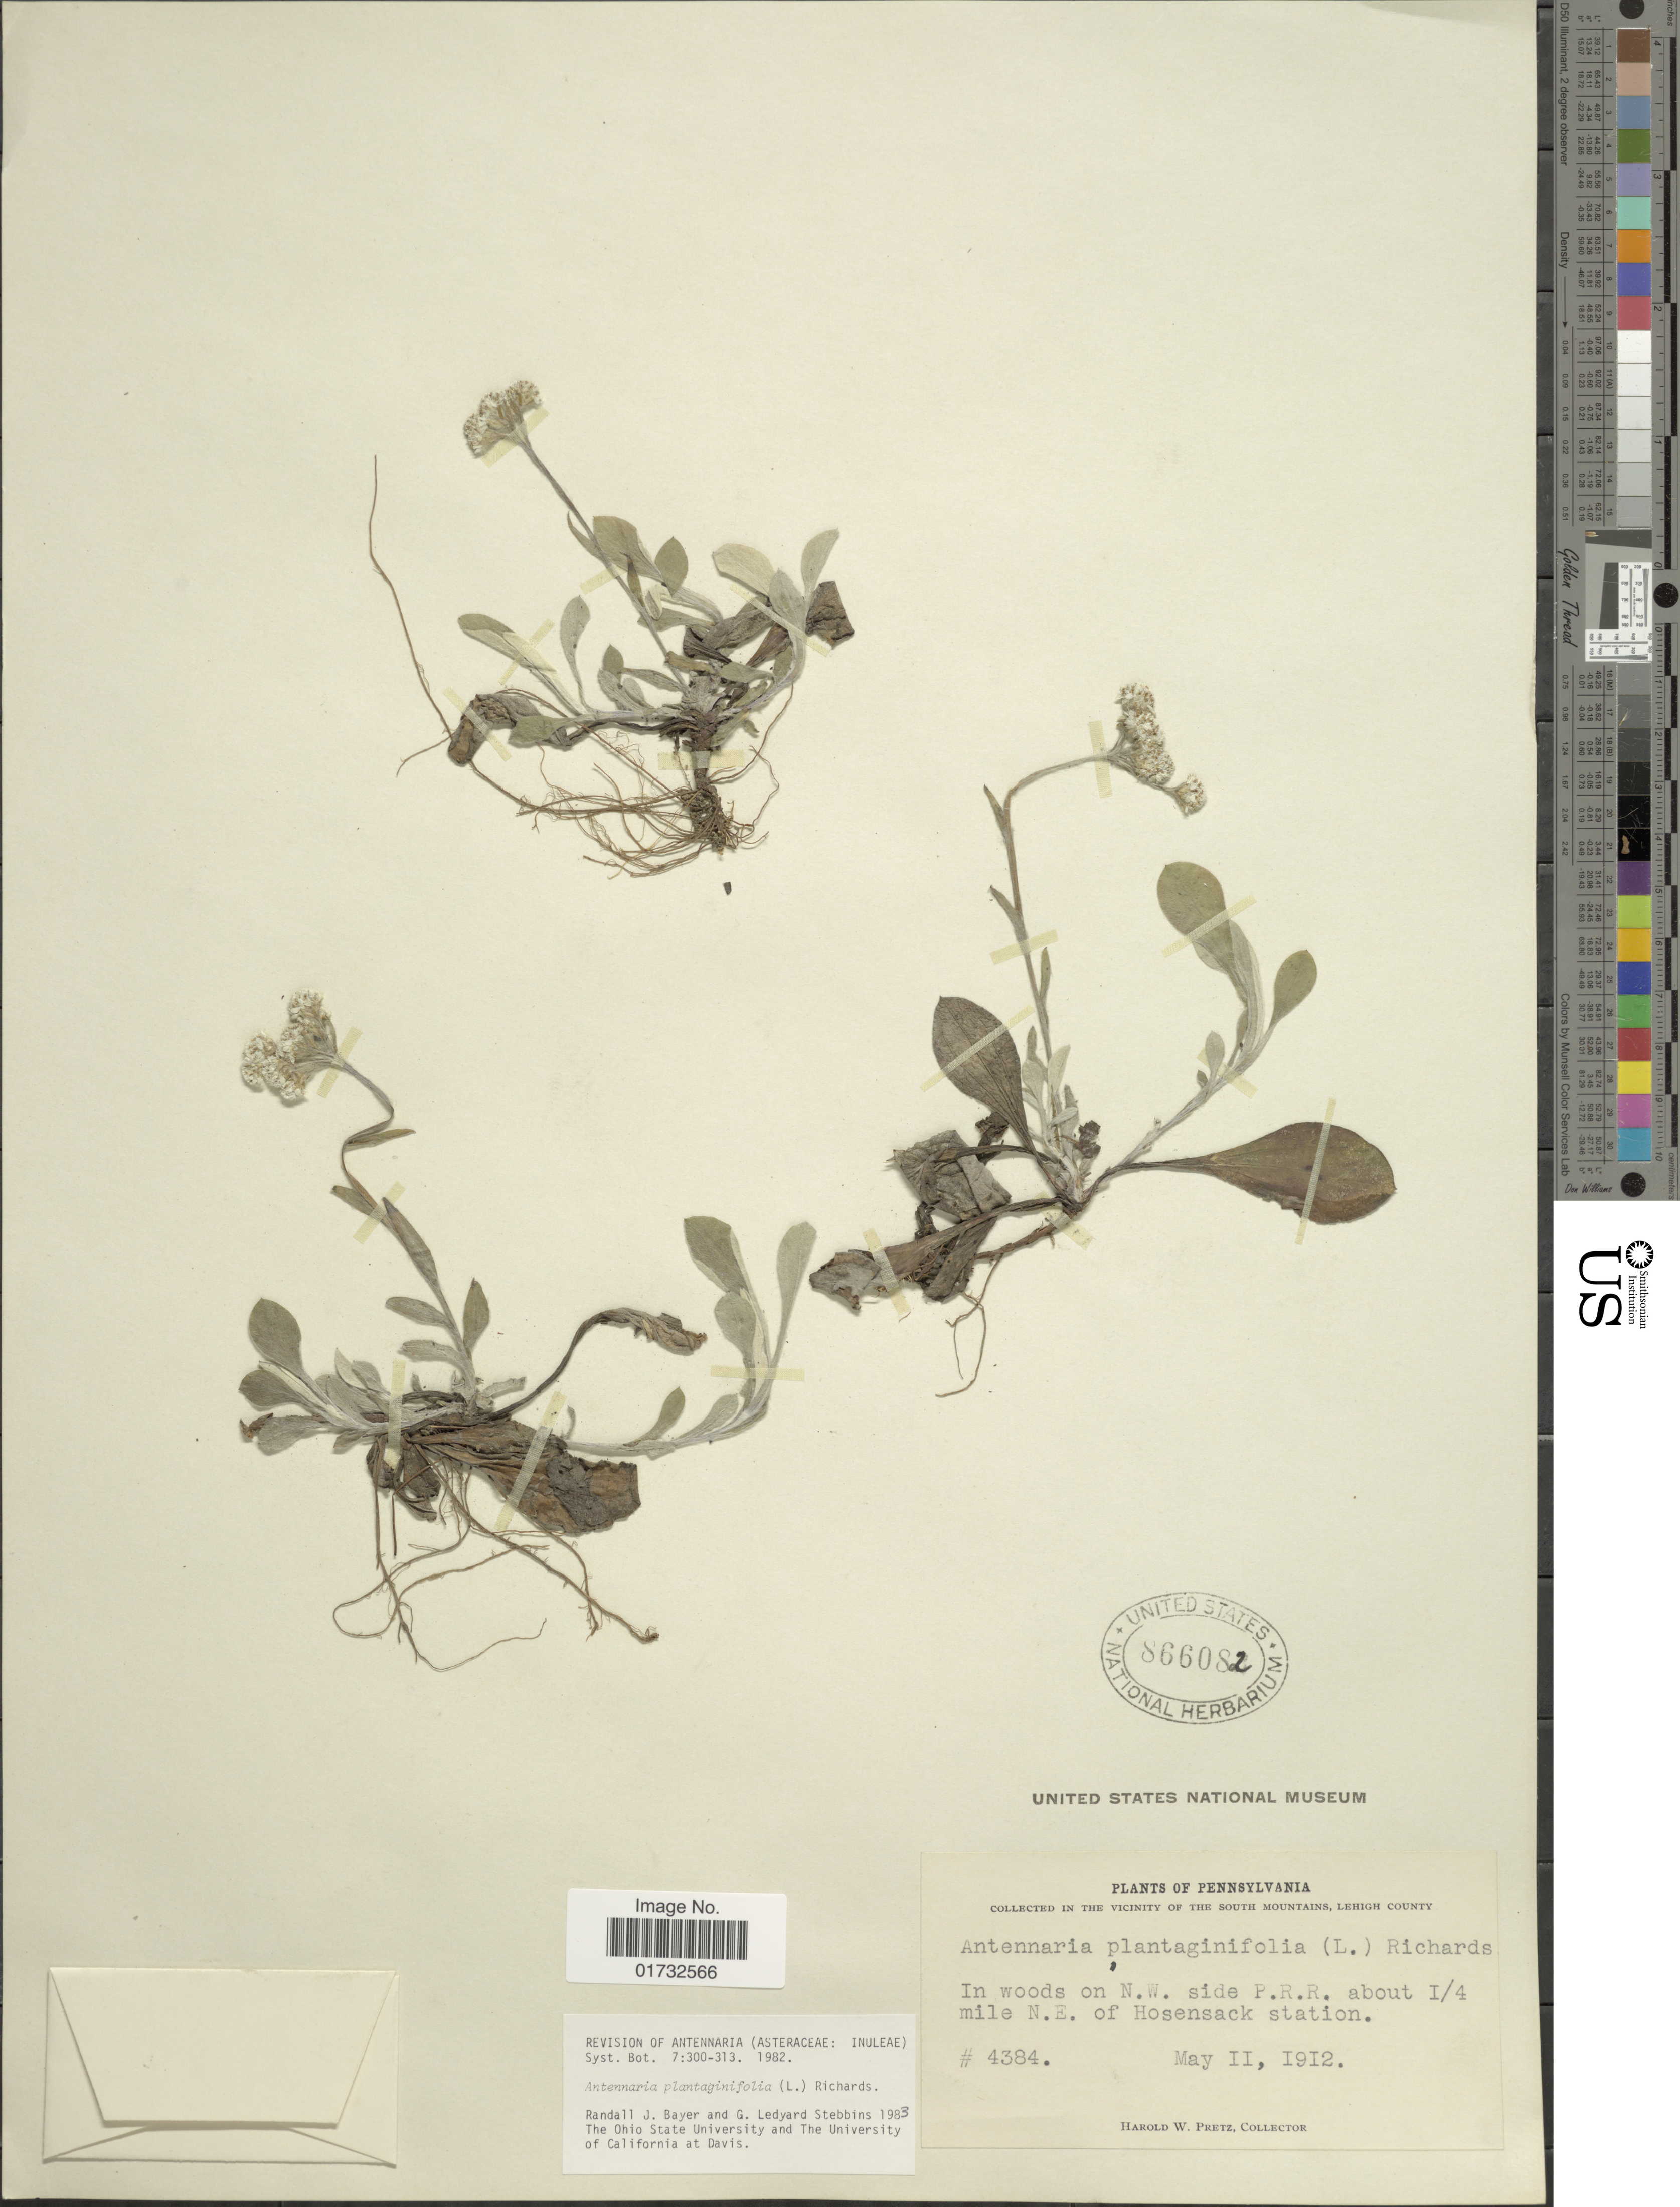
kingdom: Plantae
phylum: Tracheophyta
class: Magnoliopsida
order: Asterales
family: Asteraceae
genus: Antennaria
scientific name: Antennaria plantaginifolia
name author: (L.) Richardson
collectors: H. W. Pretz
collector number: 4384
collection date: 1912-05-11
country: United States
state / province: Pennsylvania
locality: Vicinity of the South Mountains, Lehigh County. on N.W. side P.R.R. about 1/4 mile N.E. of Hosensack station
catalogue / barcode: US 866082